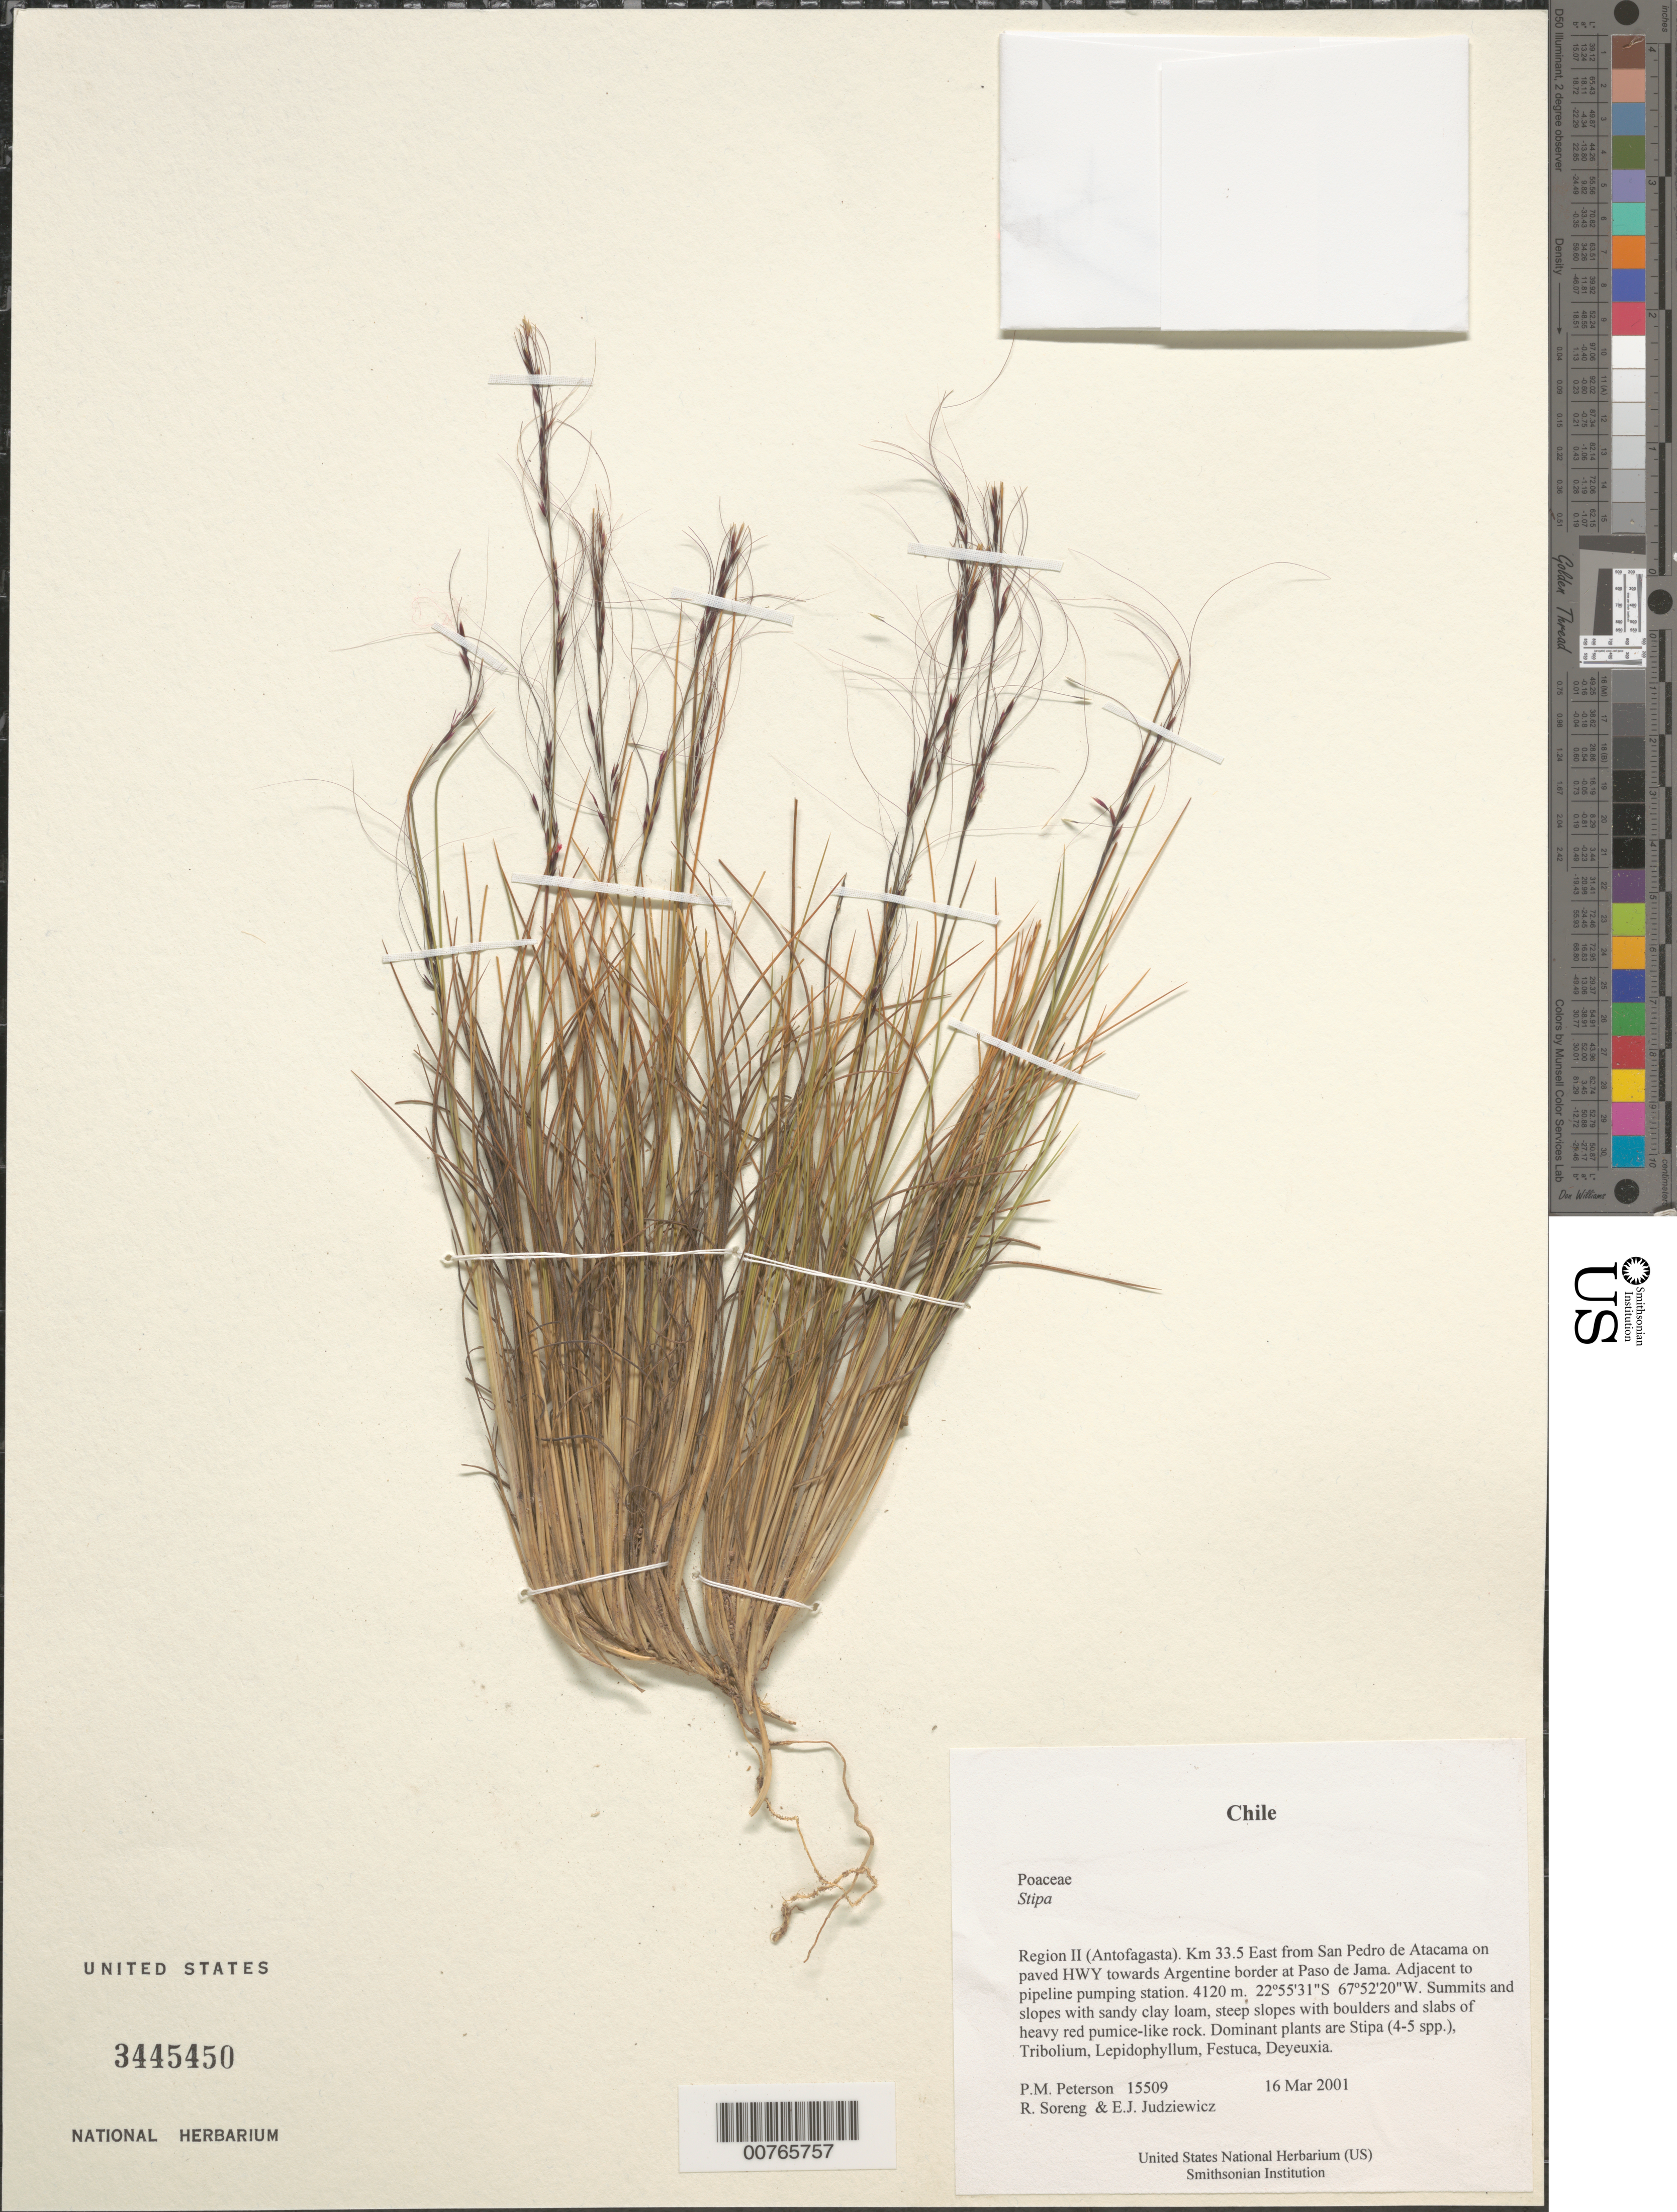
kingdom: Plantae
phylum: Tracheophyta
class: Liliopsida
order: Poales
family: Poaceae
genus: Stipa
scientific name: Stipa sp.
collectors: P. M. Peterson, R. J. Soreng & E. J. Judziewicz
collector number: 15509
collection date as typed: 16 Mar 2001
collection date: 2001-03-16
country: Chile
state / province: Antofagasta (II)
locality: Km 33.5 East from San Pedro de Atacama on paved HWY towards Argentine border at Paso de Jama. Adjacent to pipeline pumping station.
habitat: Summits and slopes with sandy clay loam, steep slopes with boulders and slabs of heavy red pumice-like rock.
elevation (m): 4120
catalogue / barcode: US 3445450